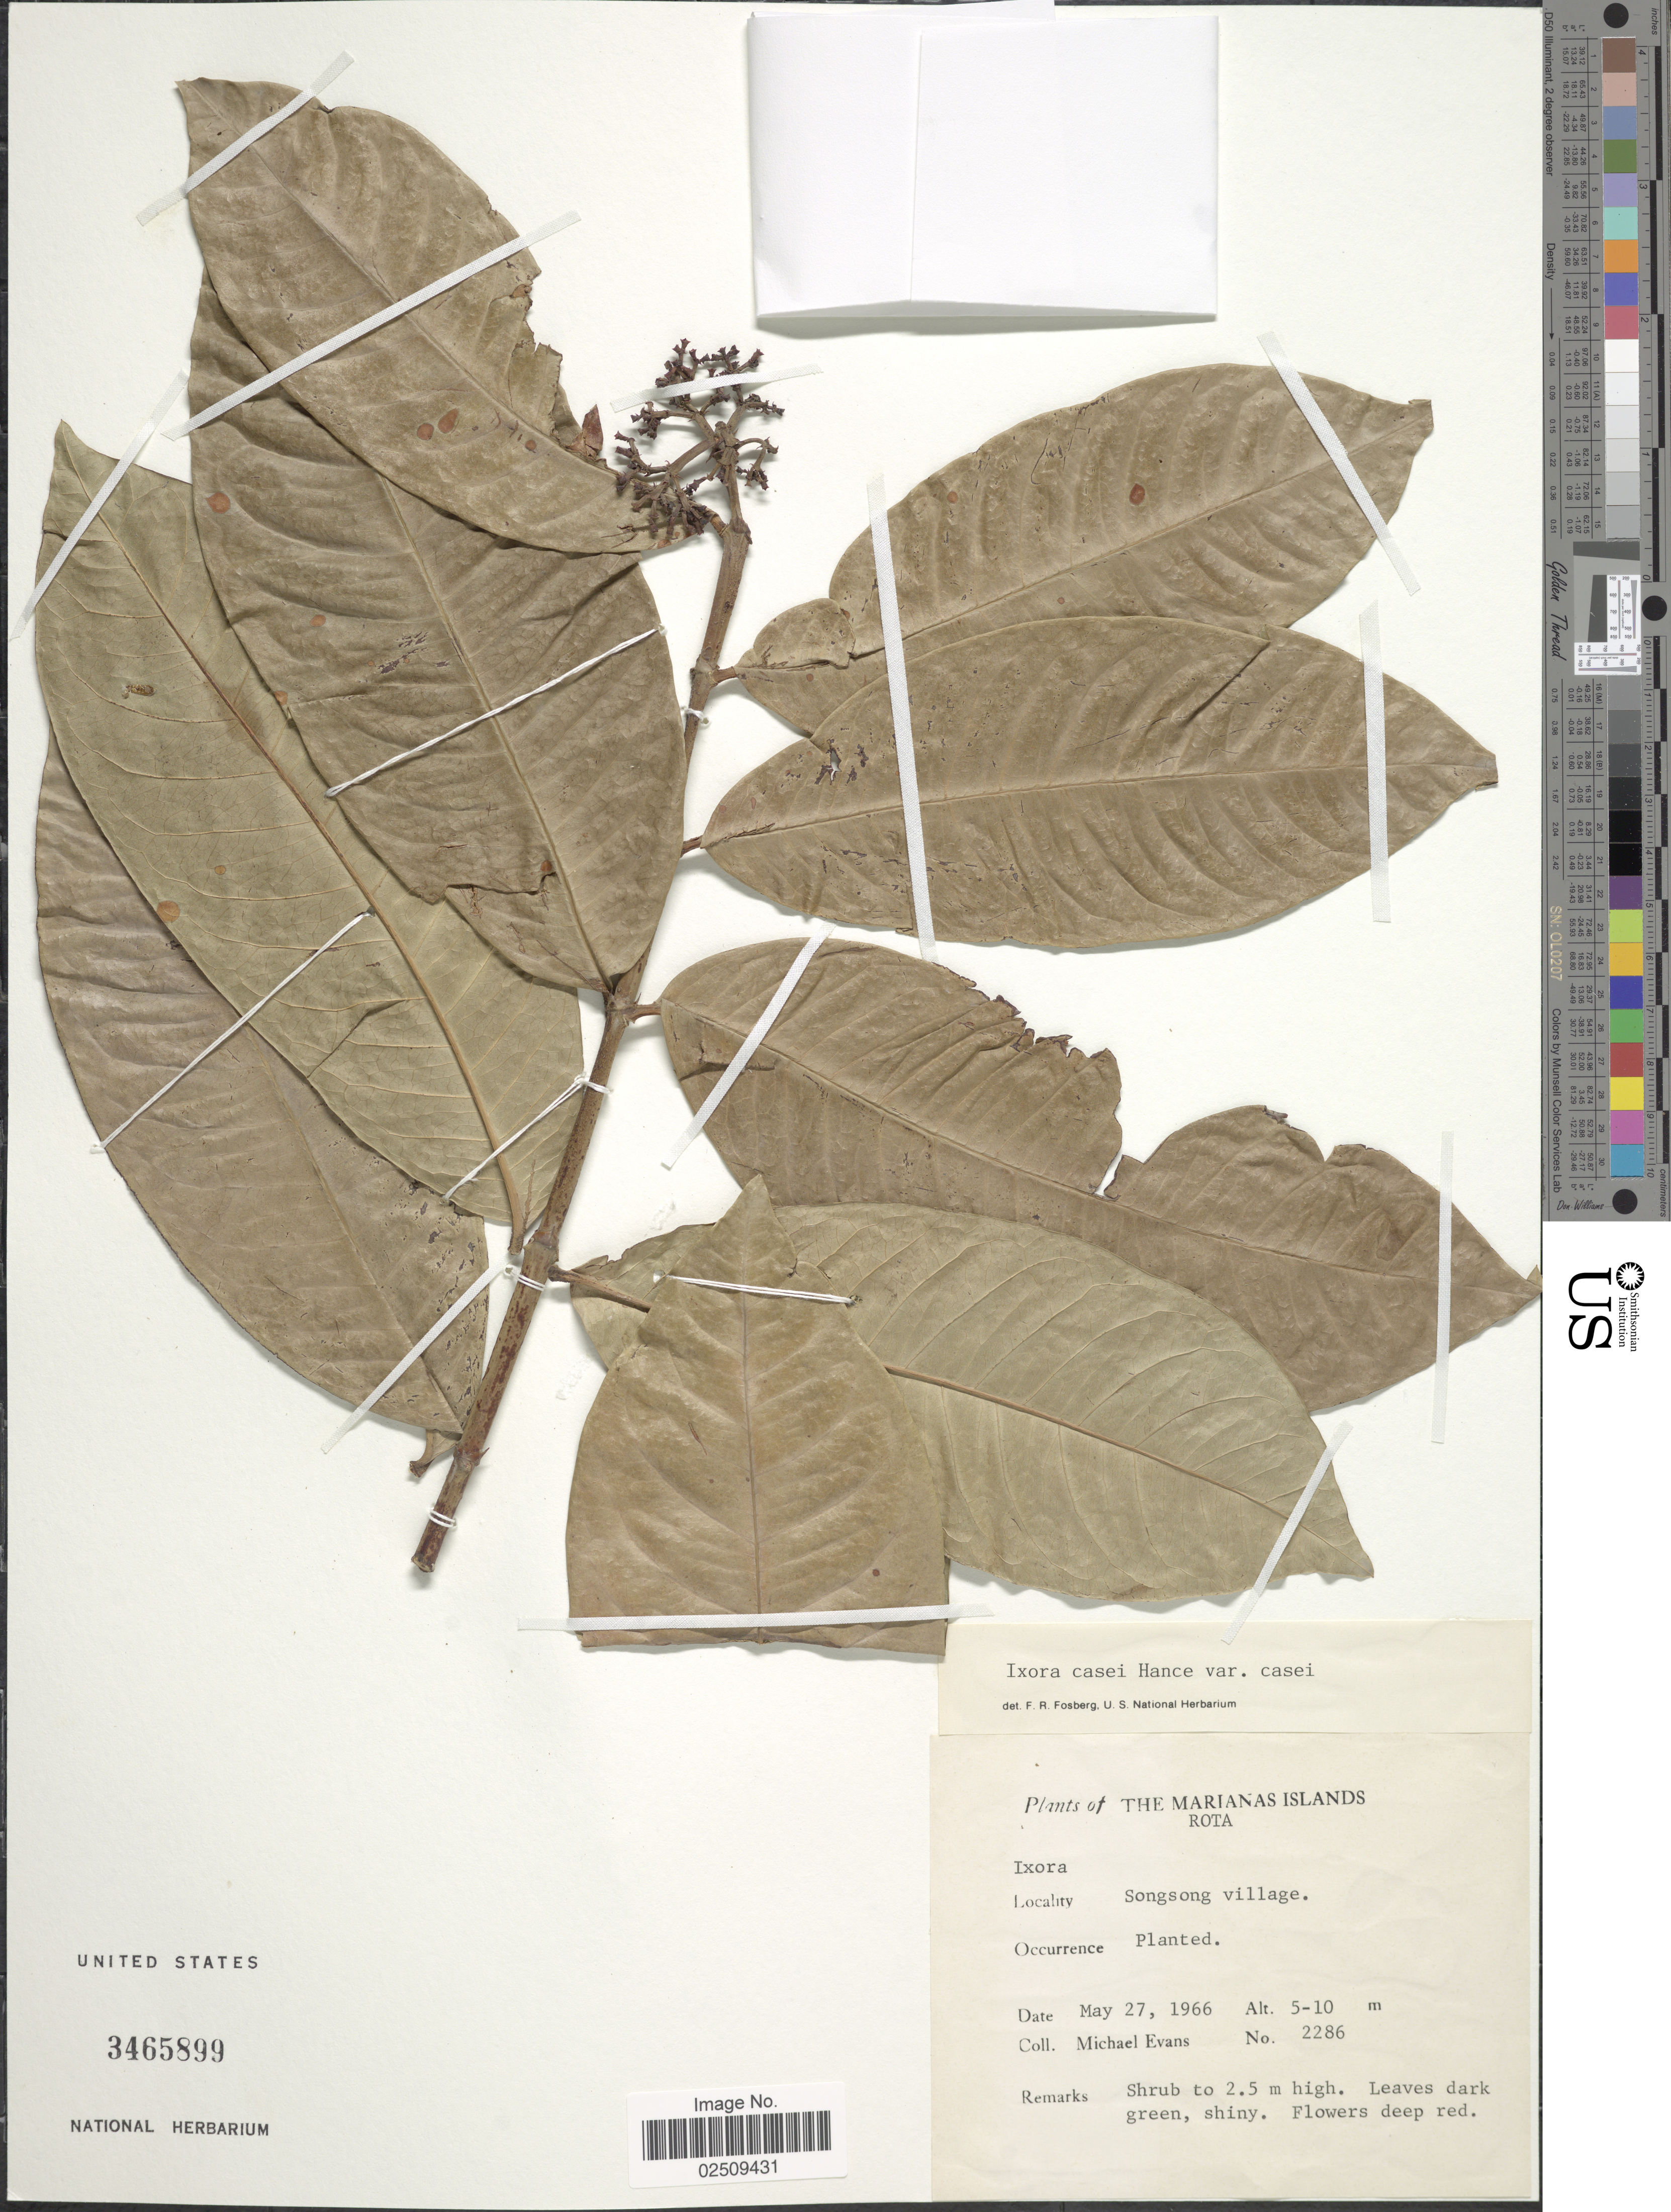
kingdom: Plantae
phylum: Tracheophyta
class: Magnoliopsida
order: Gentianales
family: Rubiaceae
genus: Ixora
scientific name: Ixora casei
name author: Hance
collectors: M. Evans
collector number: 2286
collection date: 1966-05-27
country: Northern Mariana Islands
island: Rota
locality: Rota, Songsong village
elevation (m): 5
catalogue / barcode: US 3465899